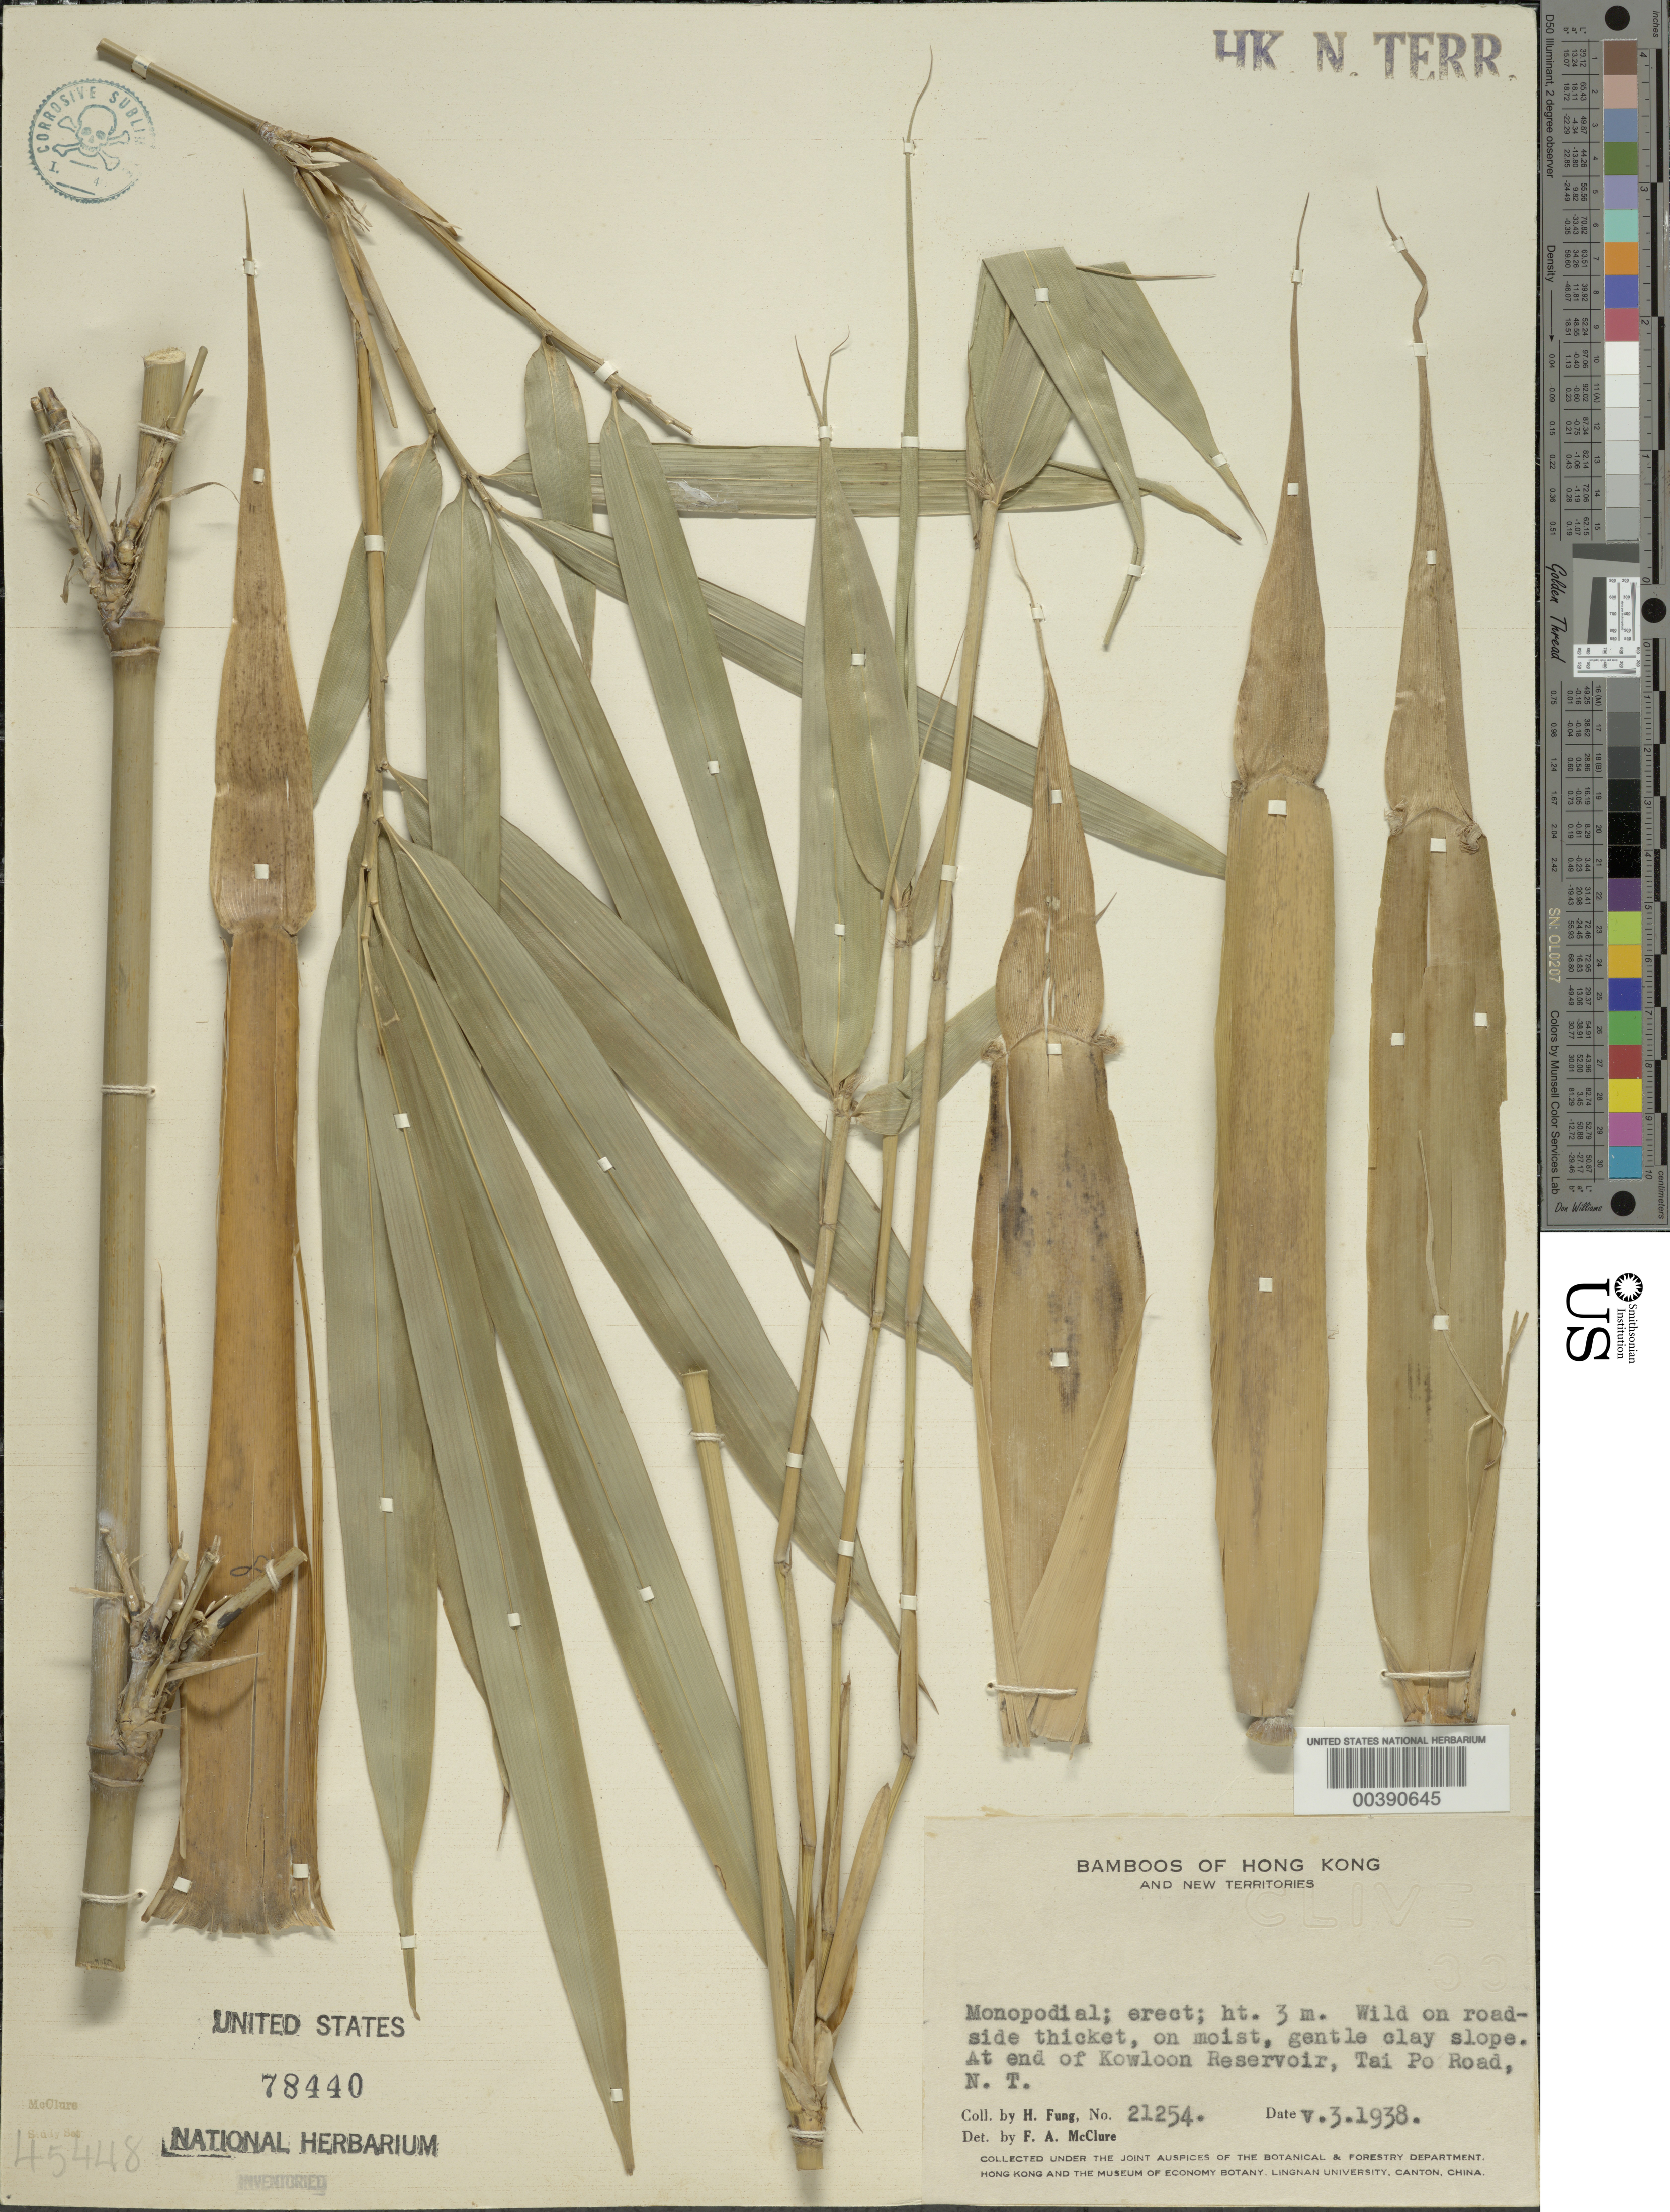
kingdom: Plantae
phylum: Tracheophyta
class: Liliopsida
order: Poales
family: Poaceae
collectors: H. L. Fung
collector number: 21254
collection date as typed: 03 May 1938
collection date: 1938-05-03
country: China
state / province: Hong Kong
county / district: New Territories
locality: Kowloon reservoir, tai po rd.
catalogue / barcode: US 78440